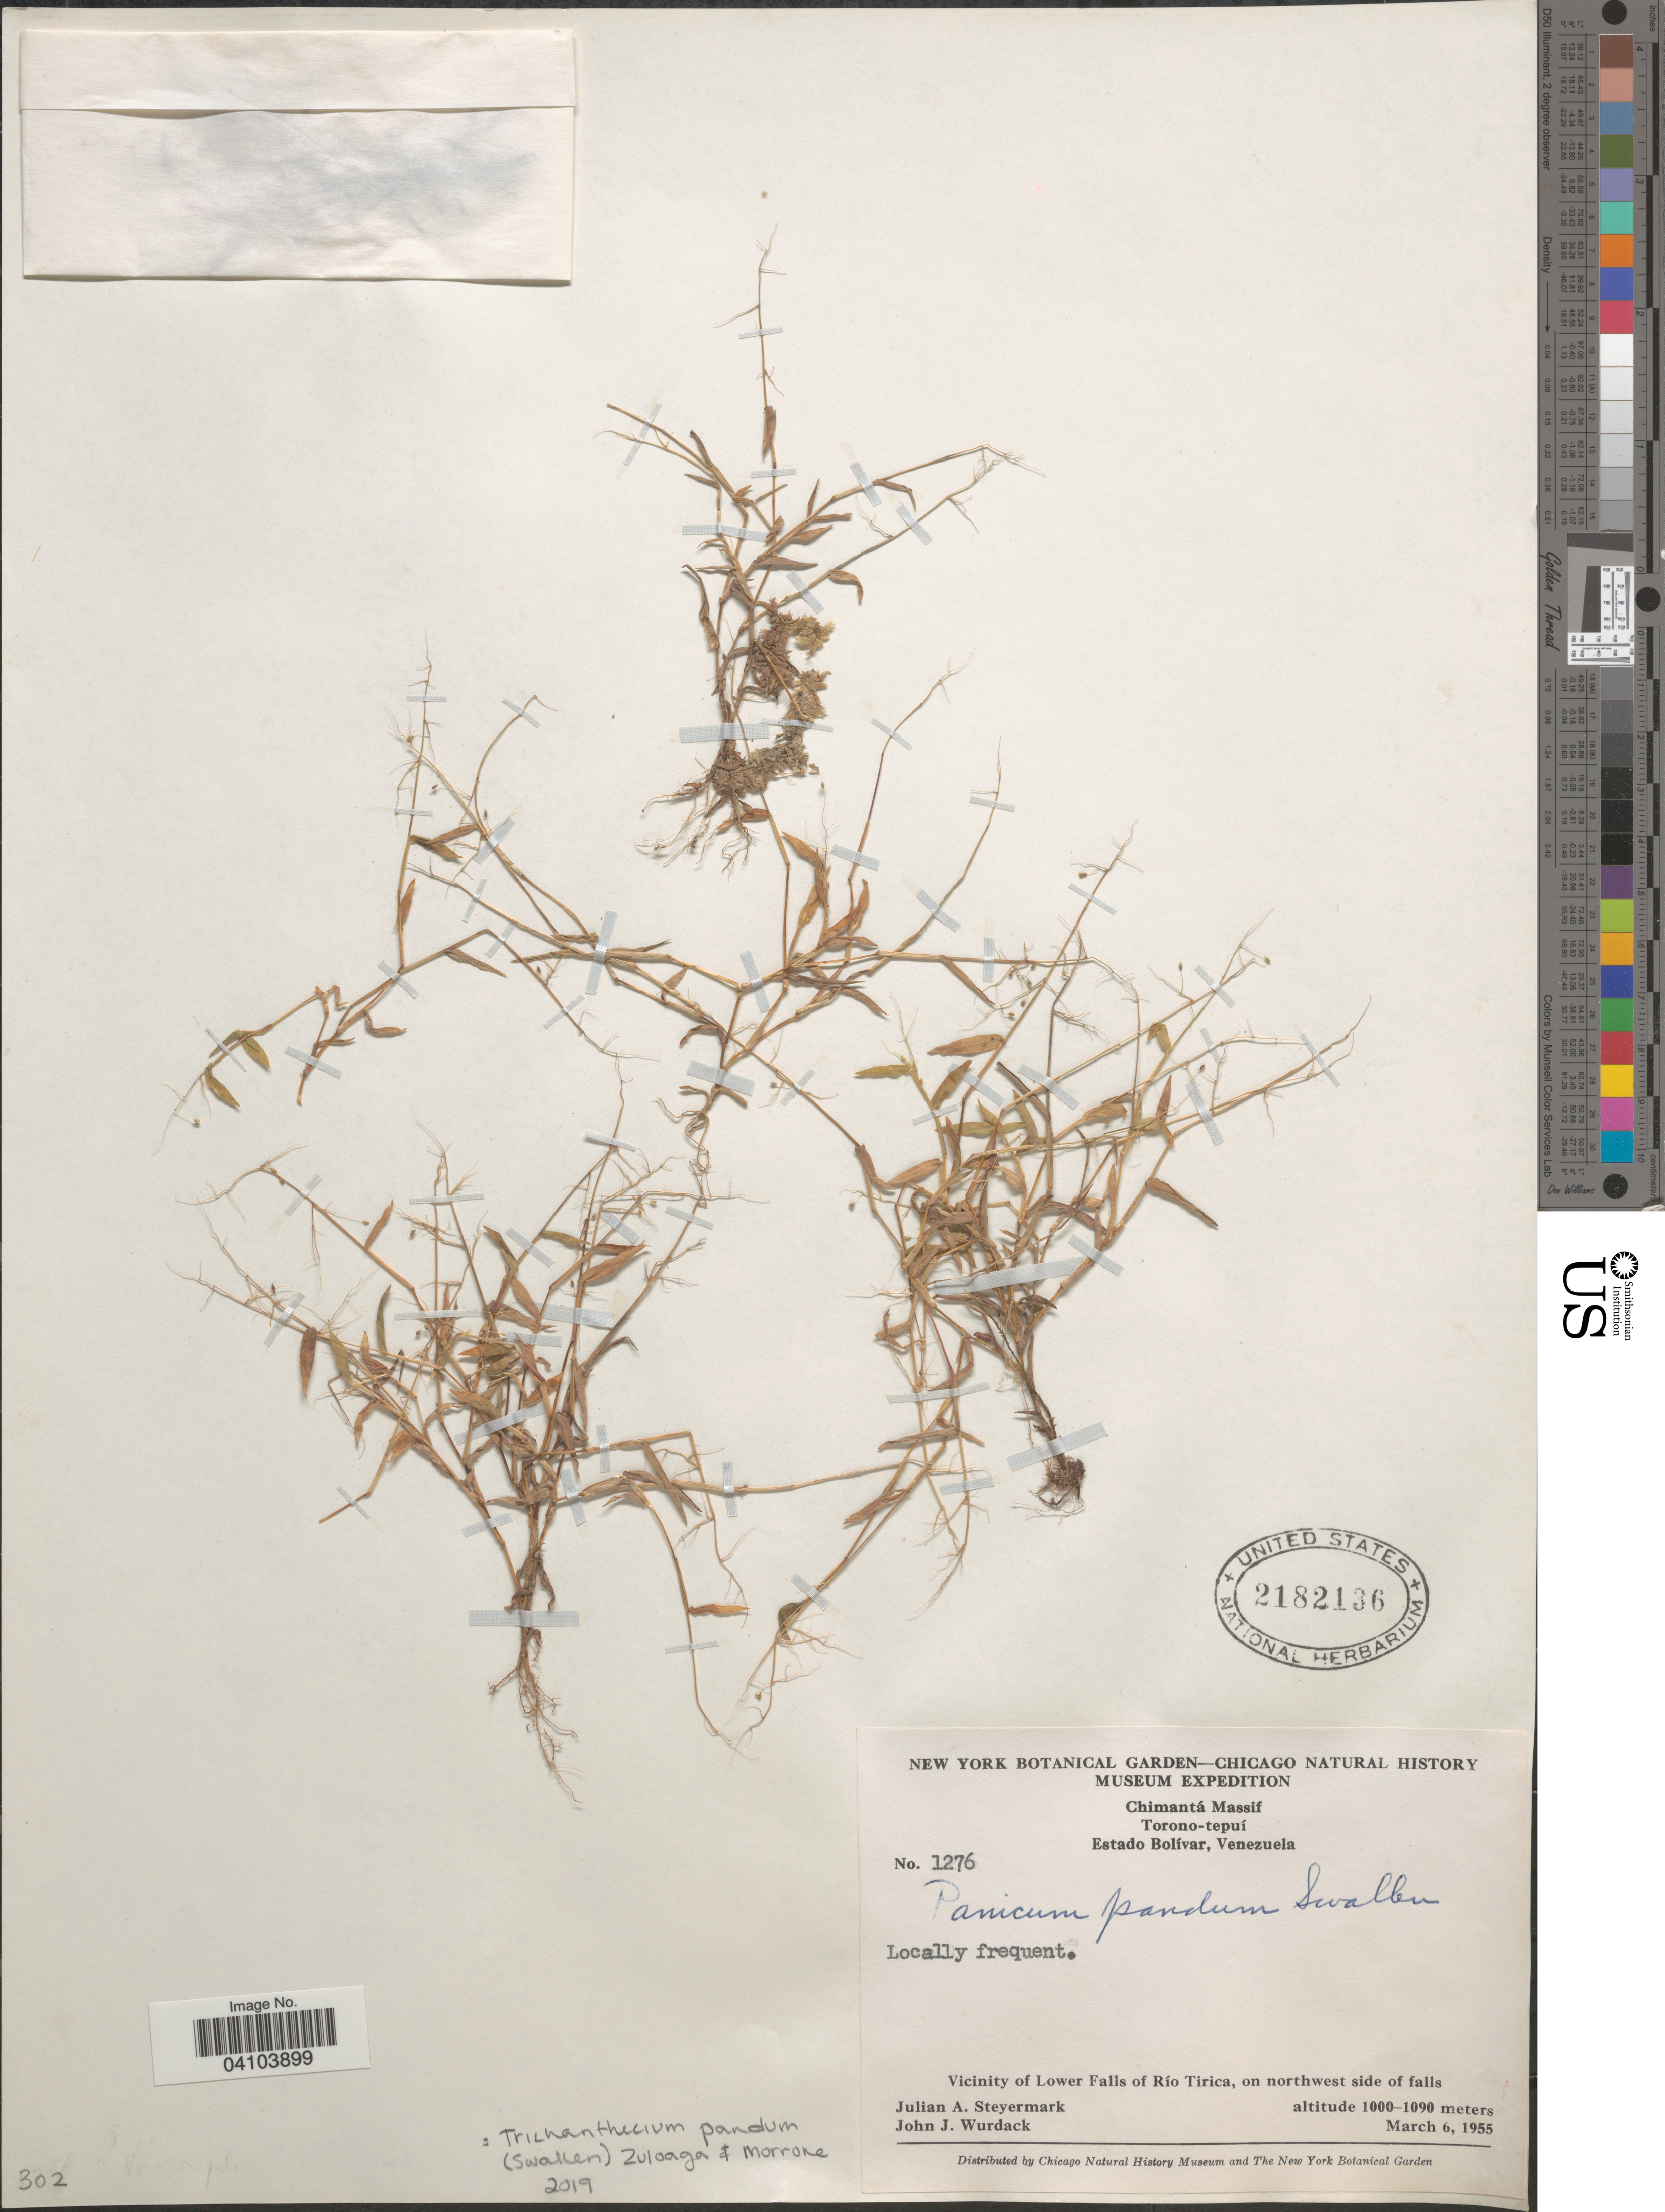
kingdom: Plantae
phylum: Tracheophyta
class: Liliopsida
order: Poales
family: Poaceae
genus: Trichanthecium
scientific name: Trichanthecium pandum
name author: (Swallen) Zuloaga & Morrone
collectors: J. Steyermark & J. J. Wurdack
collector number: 1276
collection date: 1955-03-06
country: Venezuela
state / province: Bolivar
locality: New York Botanical Garden-Chicago Natural History Museum Expedition. Chimantá Massif. Torono-tepuí. Vicinity of Lower Falls of Río Tirica, on northwest side of falls.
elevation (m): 1000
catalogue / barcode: US 2182136